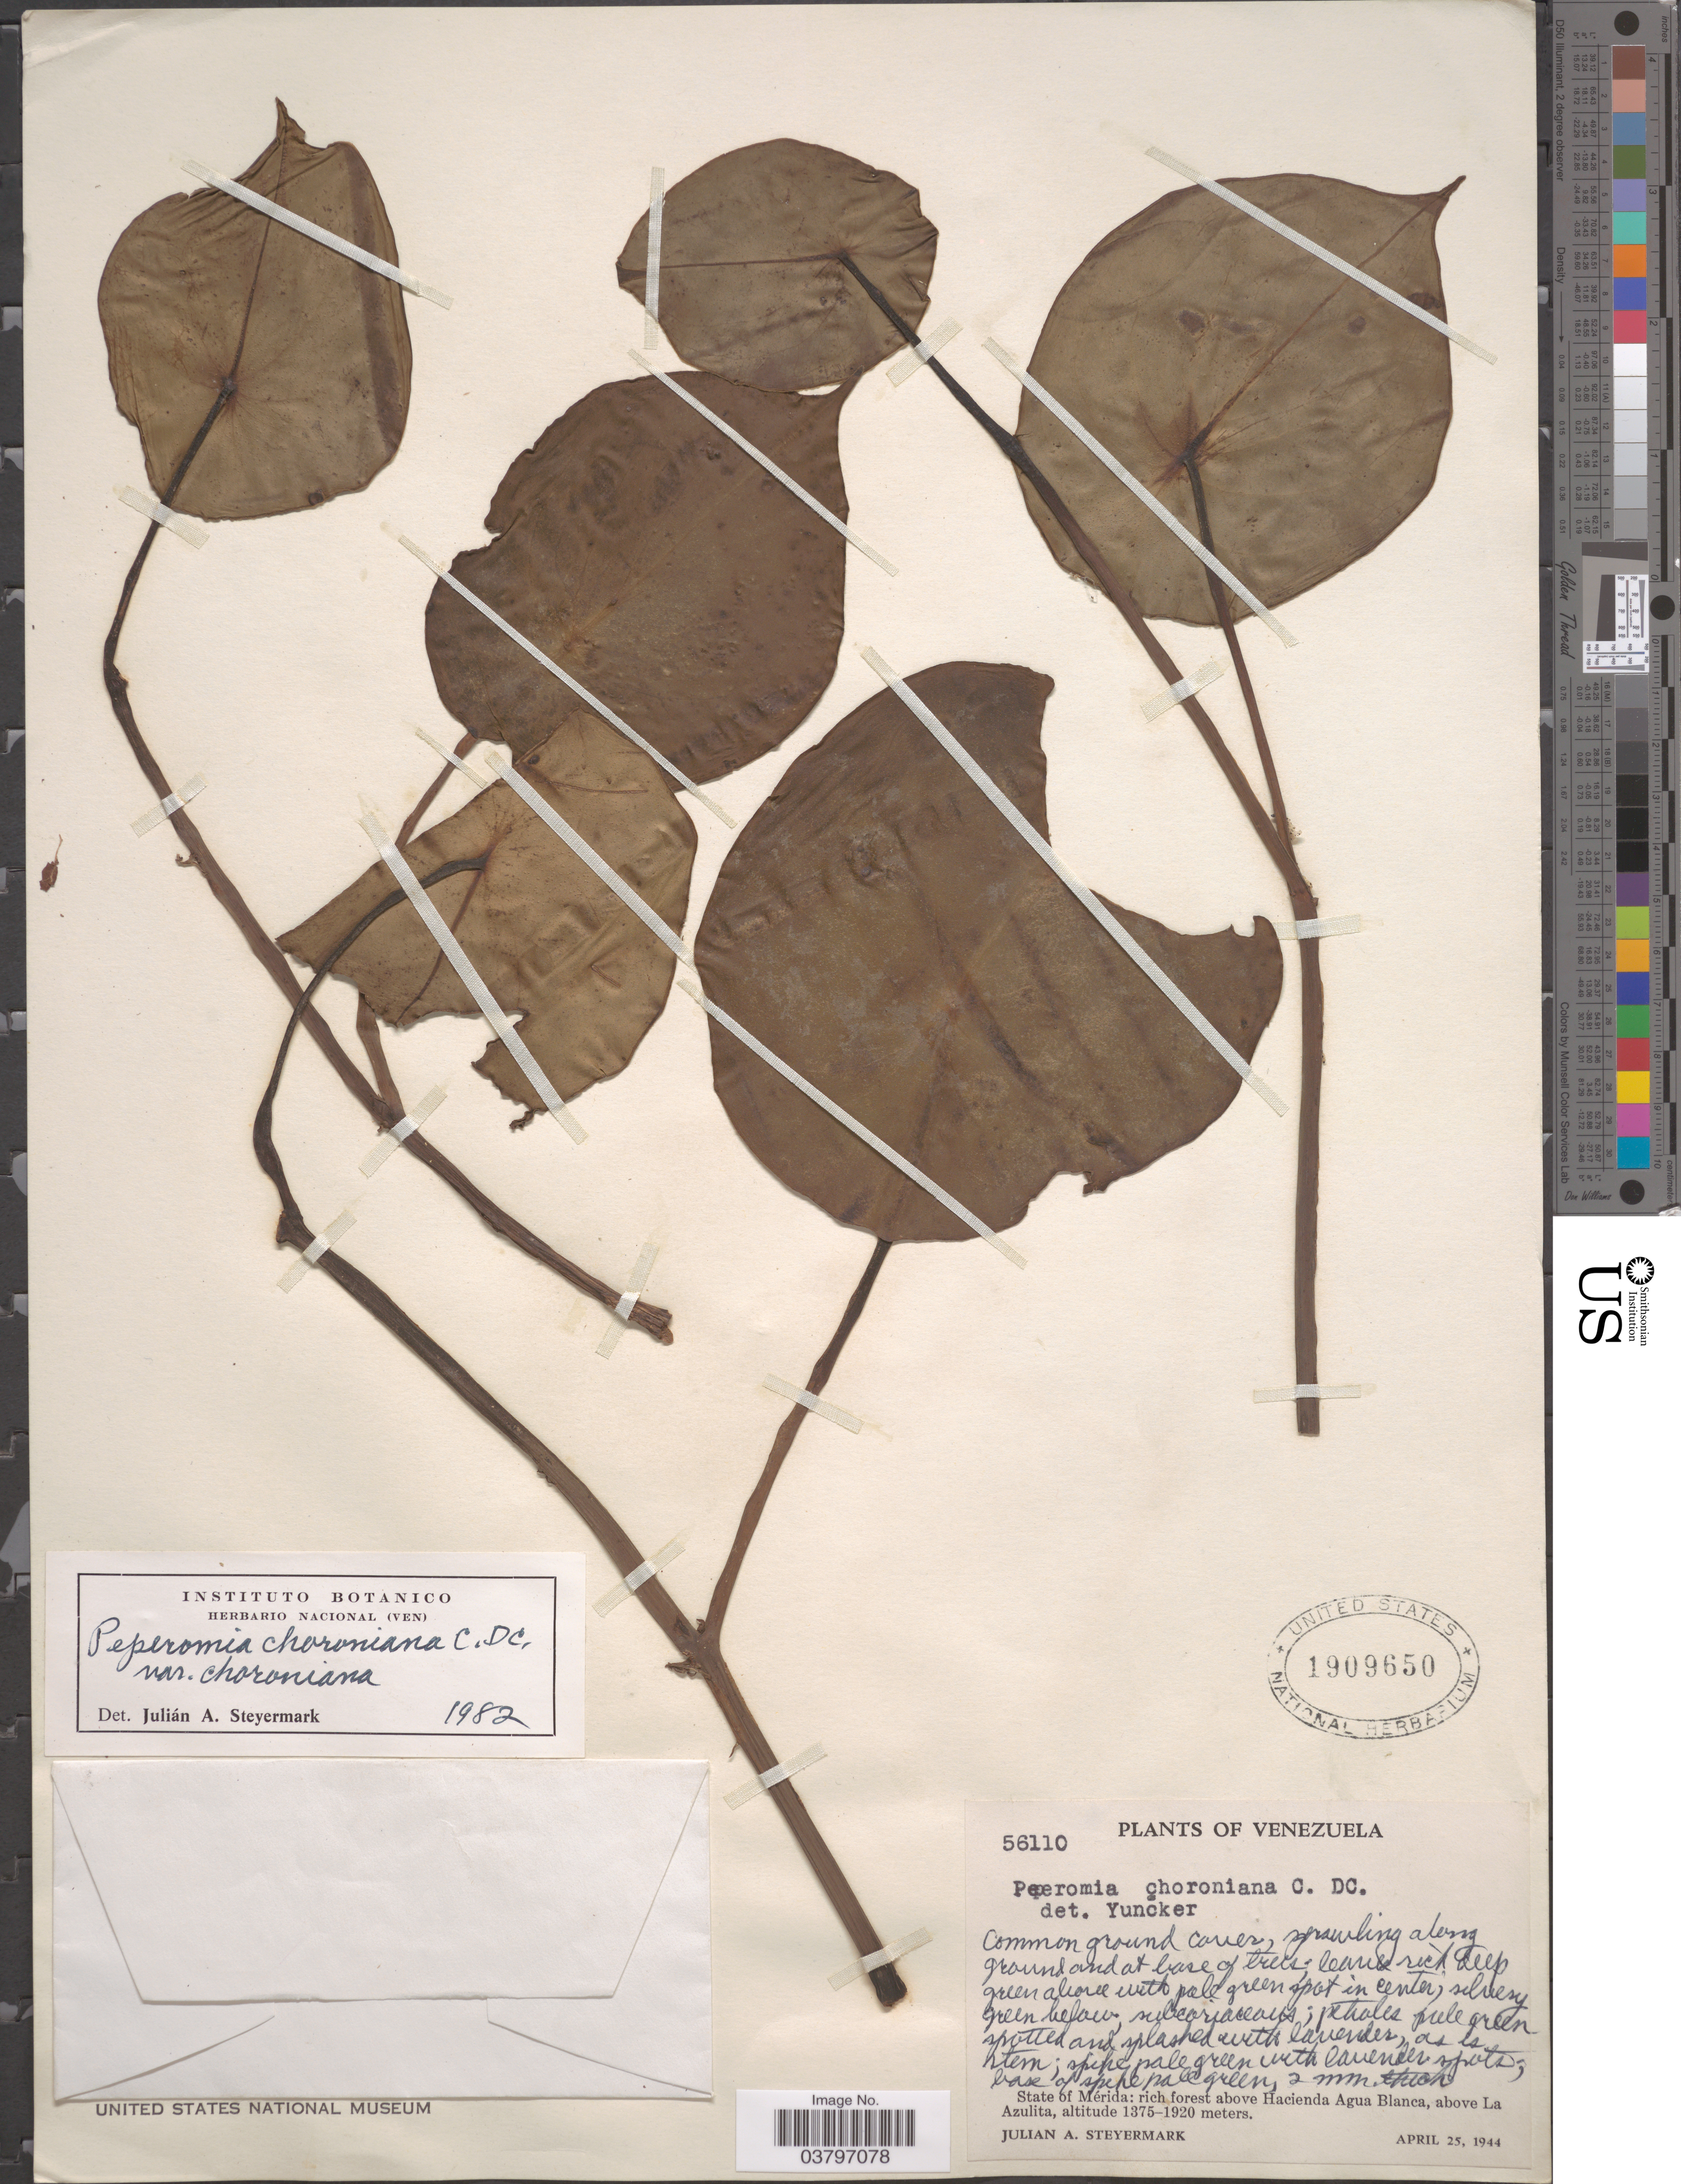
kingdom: Plantae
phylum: Tracheophyta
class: Magnoliopsida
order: Piperales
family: Piperaceae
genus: Peperomia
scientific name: Peperomia choroniana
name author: C. DC.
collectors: J. Steyermark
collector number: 56110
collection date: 1944-04-25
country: Venezuela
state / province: Merida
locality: Rich forest above Hacienda Agua Blanca, above La Azulita.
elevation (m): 1375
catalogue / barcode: US 1909650